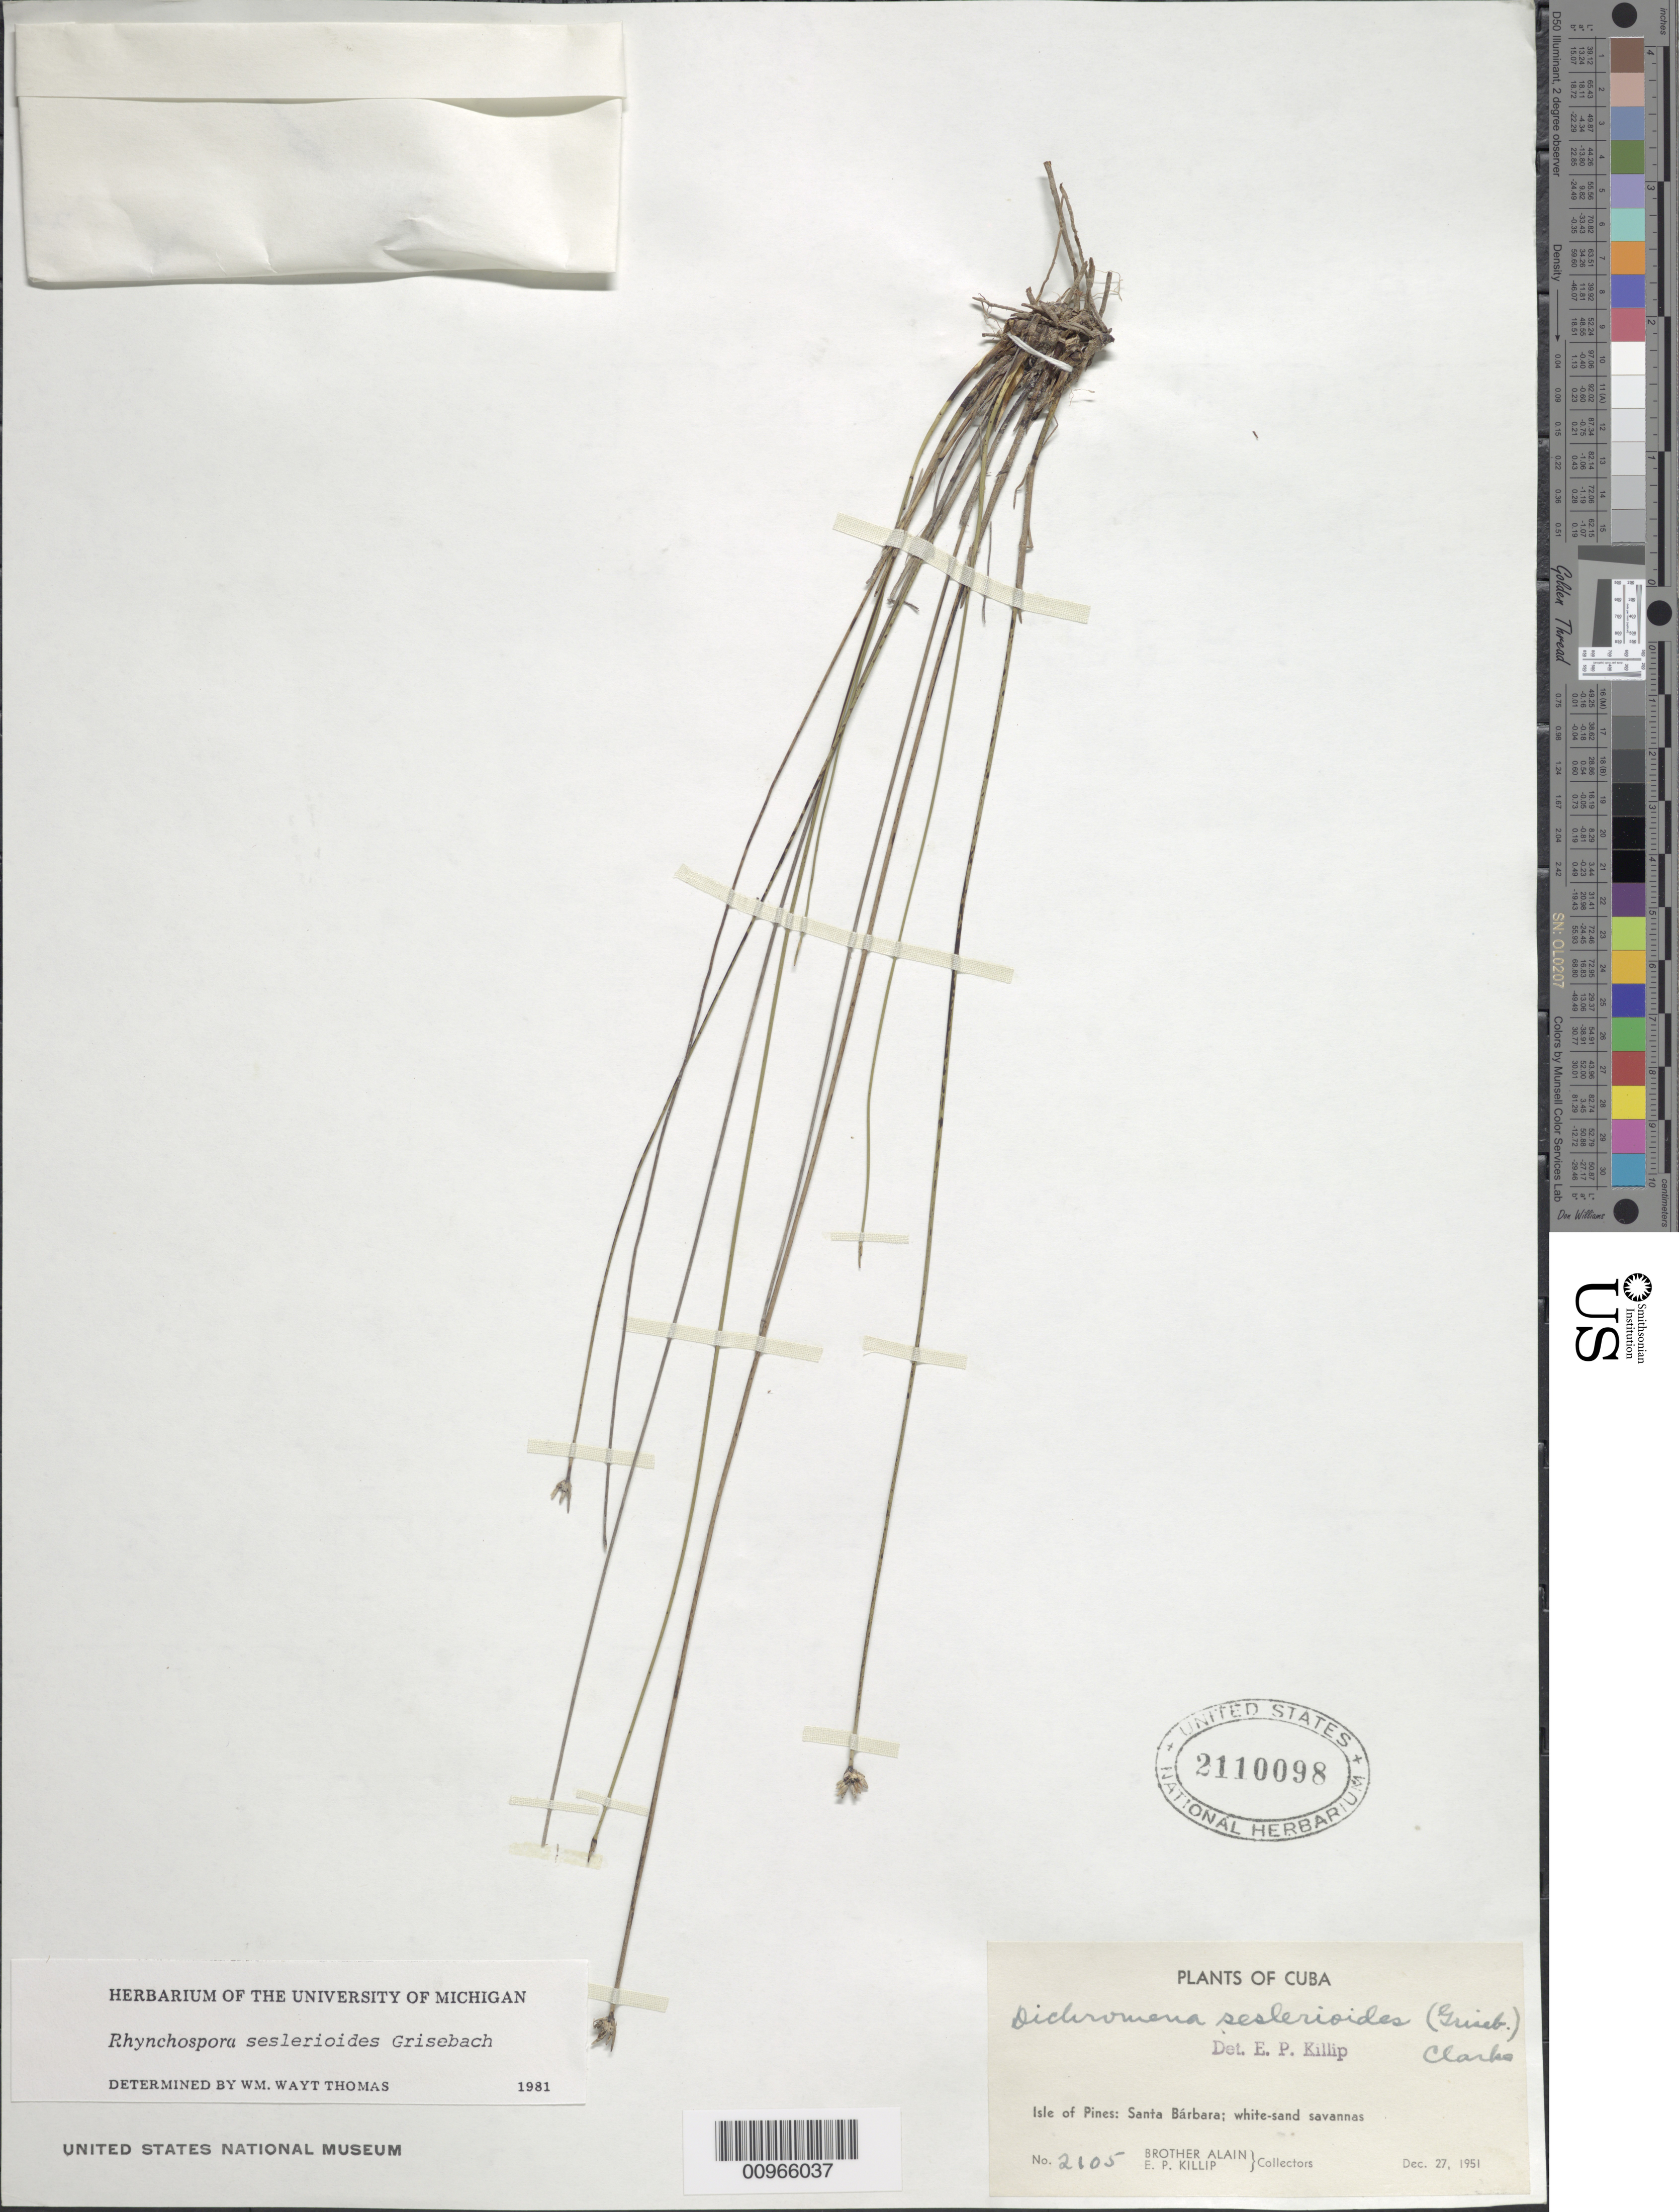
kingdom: Plantae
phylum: Tracheophyta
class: Liliopsida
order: Poales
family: Cyperaceae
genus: Rhynchospora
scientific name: Rhynchospora seslerioides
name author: Griseb.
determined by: Thomas, W. W.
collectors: A. H. Liogier & E. P. Killip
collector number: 2105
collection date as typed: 27 Dec 1951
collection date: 1951-12-27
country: Cuba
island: Isla de la Juventud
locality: Isle of Pines, Santa Bárbara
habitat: White-sand sabanas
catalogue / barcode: US 2110098